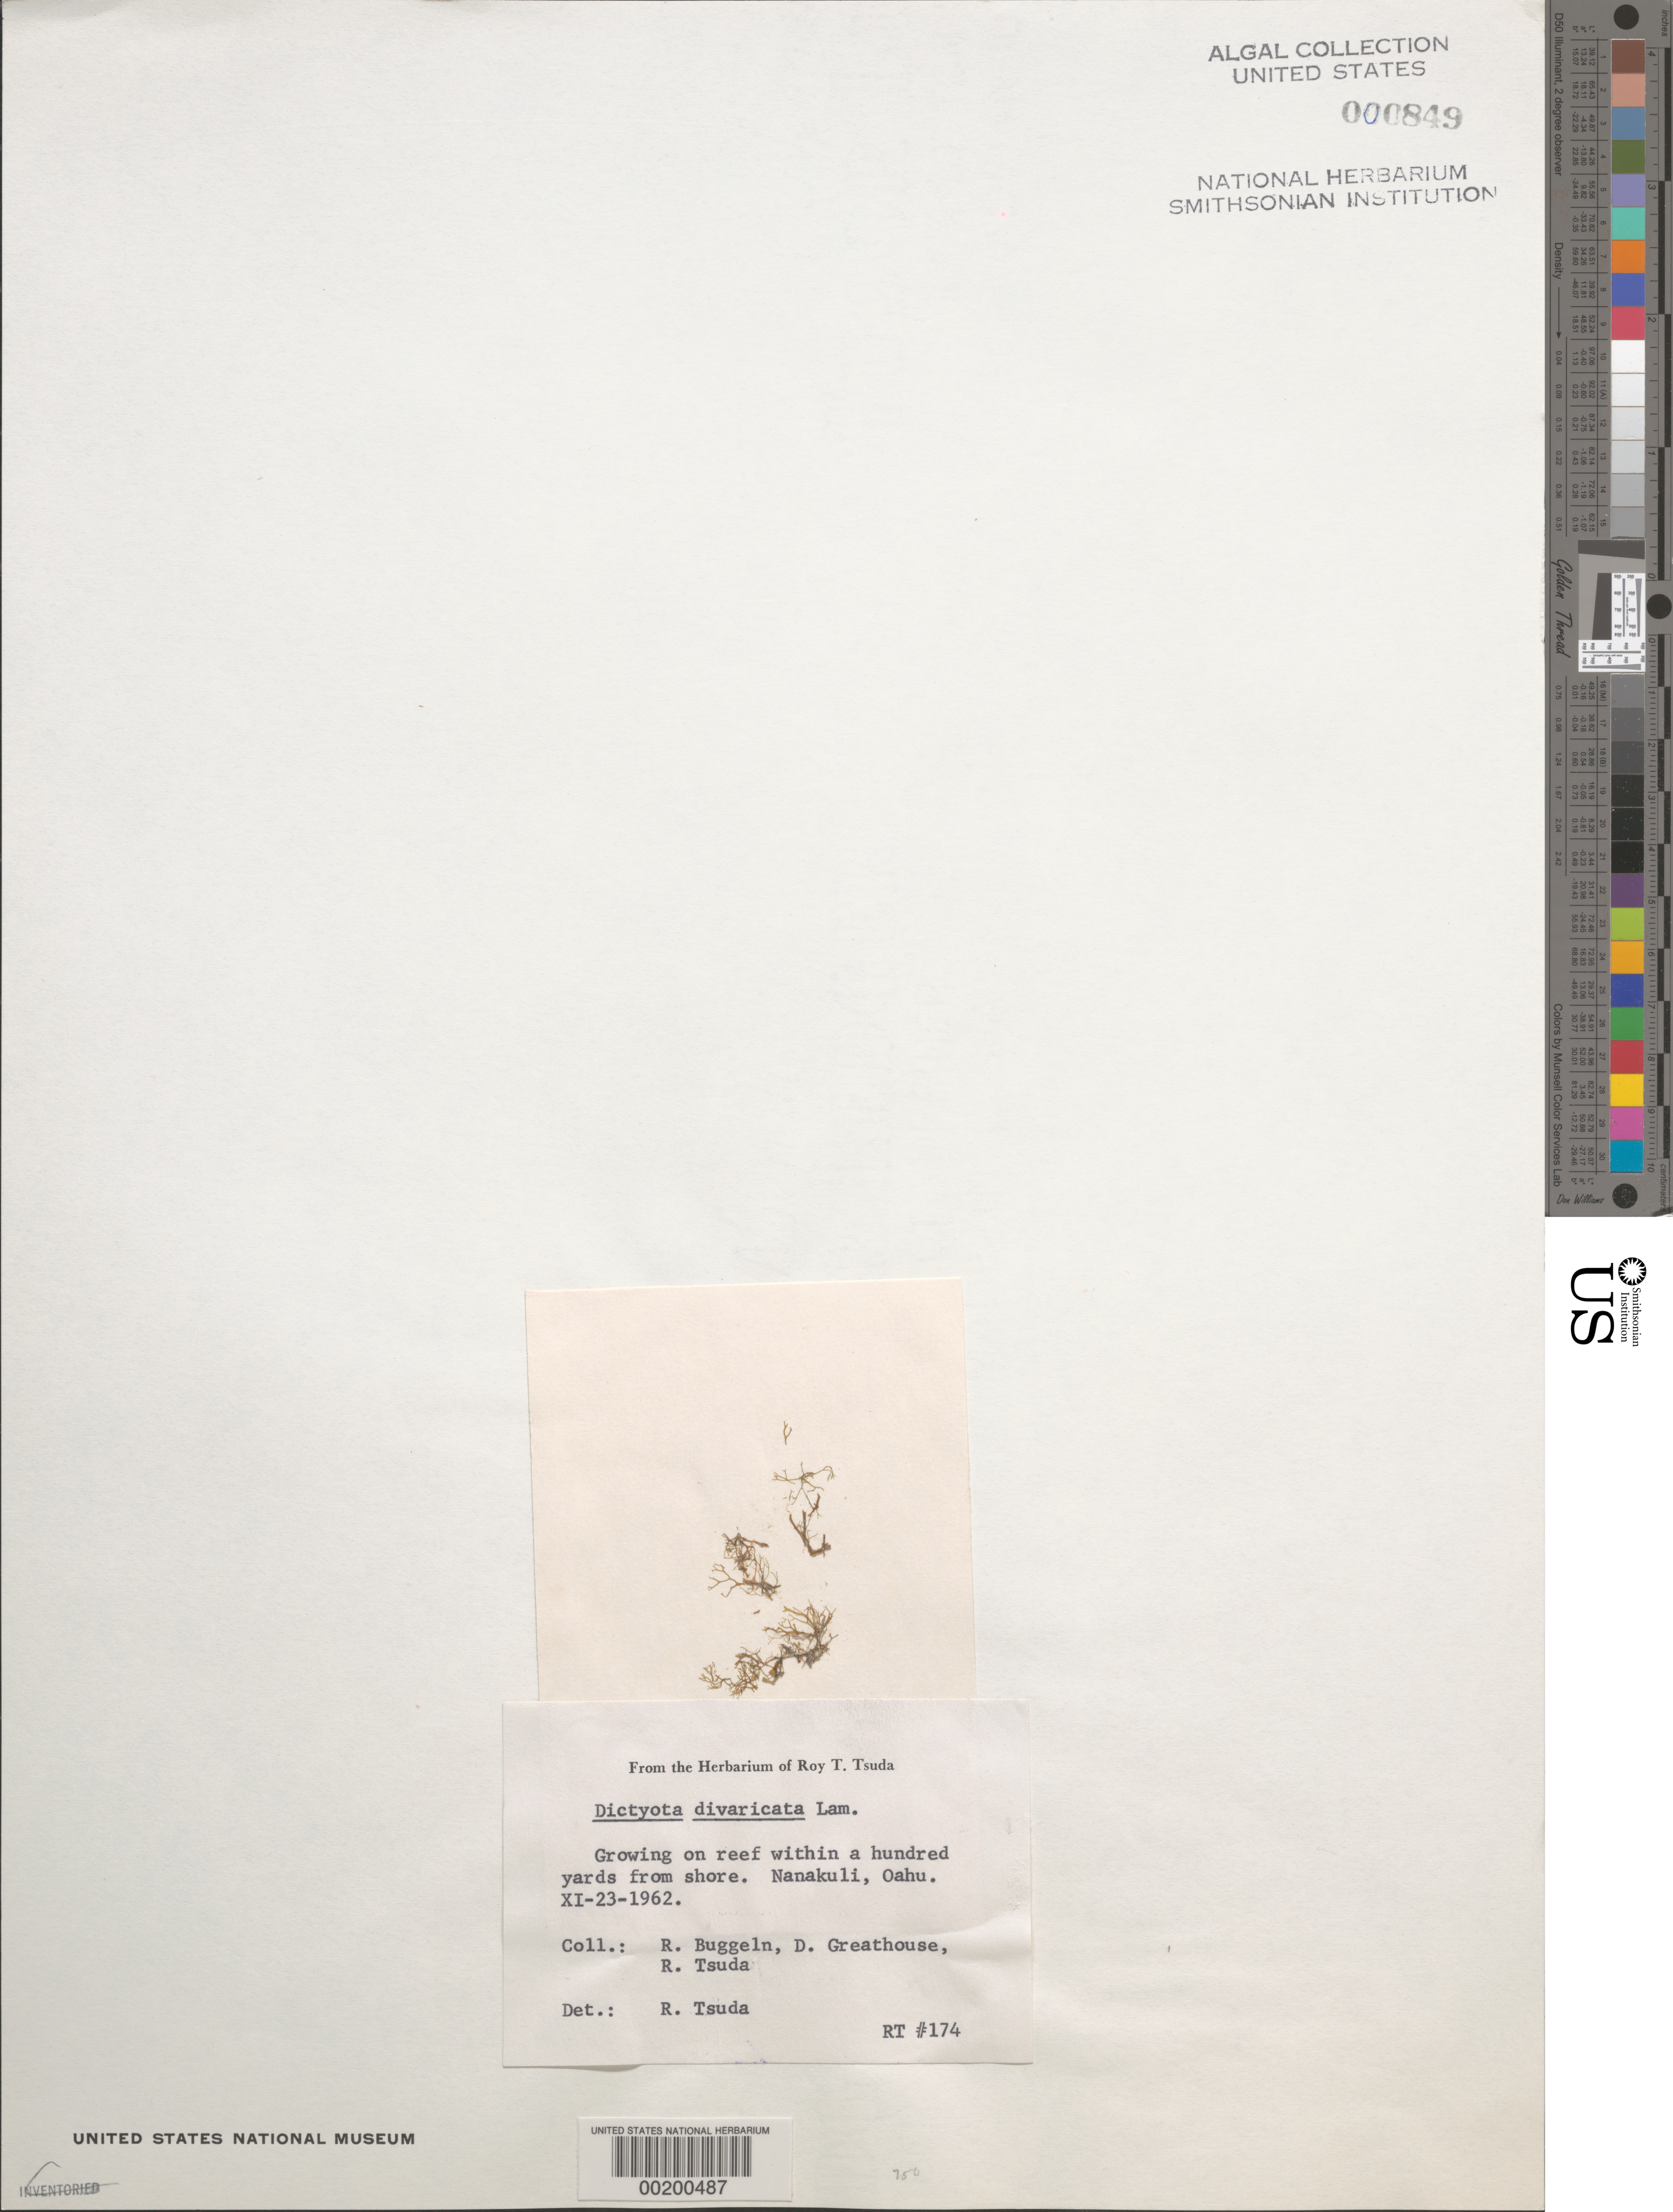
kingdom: Chromista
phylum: Ochrophyta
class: Phaeophyceae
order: Dictyotales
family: Dictyotaceae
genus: Dictyota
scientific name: Dictyota divaricata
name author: J.V.Lamouroux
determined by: Tsuda, R. T.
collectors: R. Buggeln, D. Greathouse & R. Tsuda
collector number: RT 174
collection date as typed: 23 Nov 1962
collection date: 1962-11-23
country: United States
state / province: Hawaii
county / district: Honolulu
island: Oahu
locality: Nanakuli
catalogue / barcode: US 849